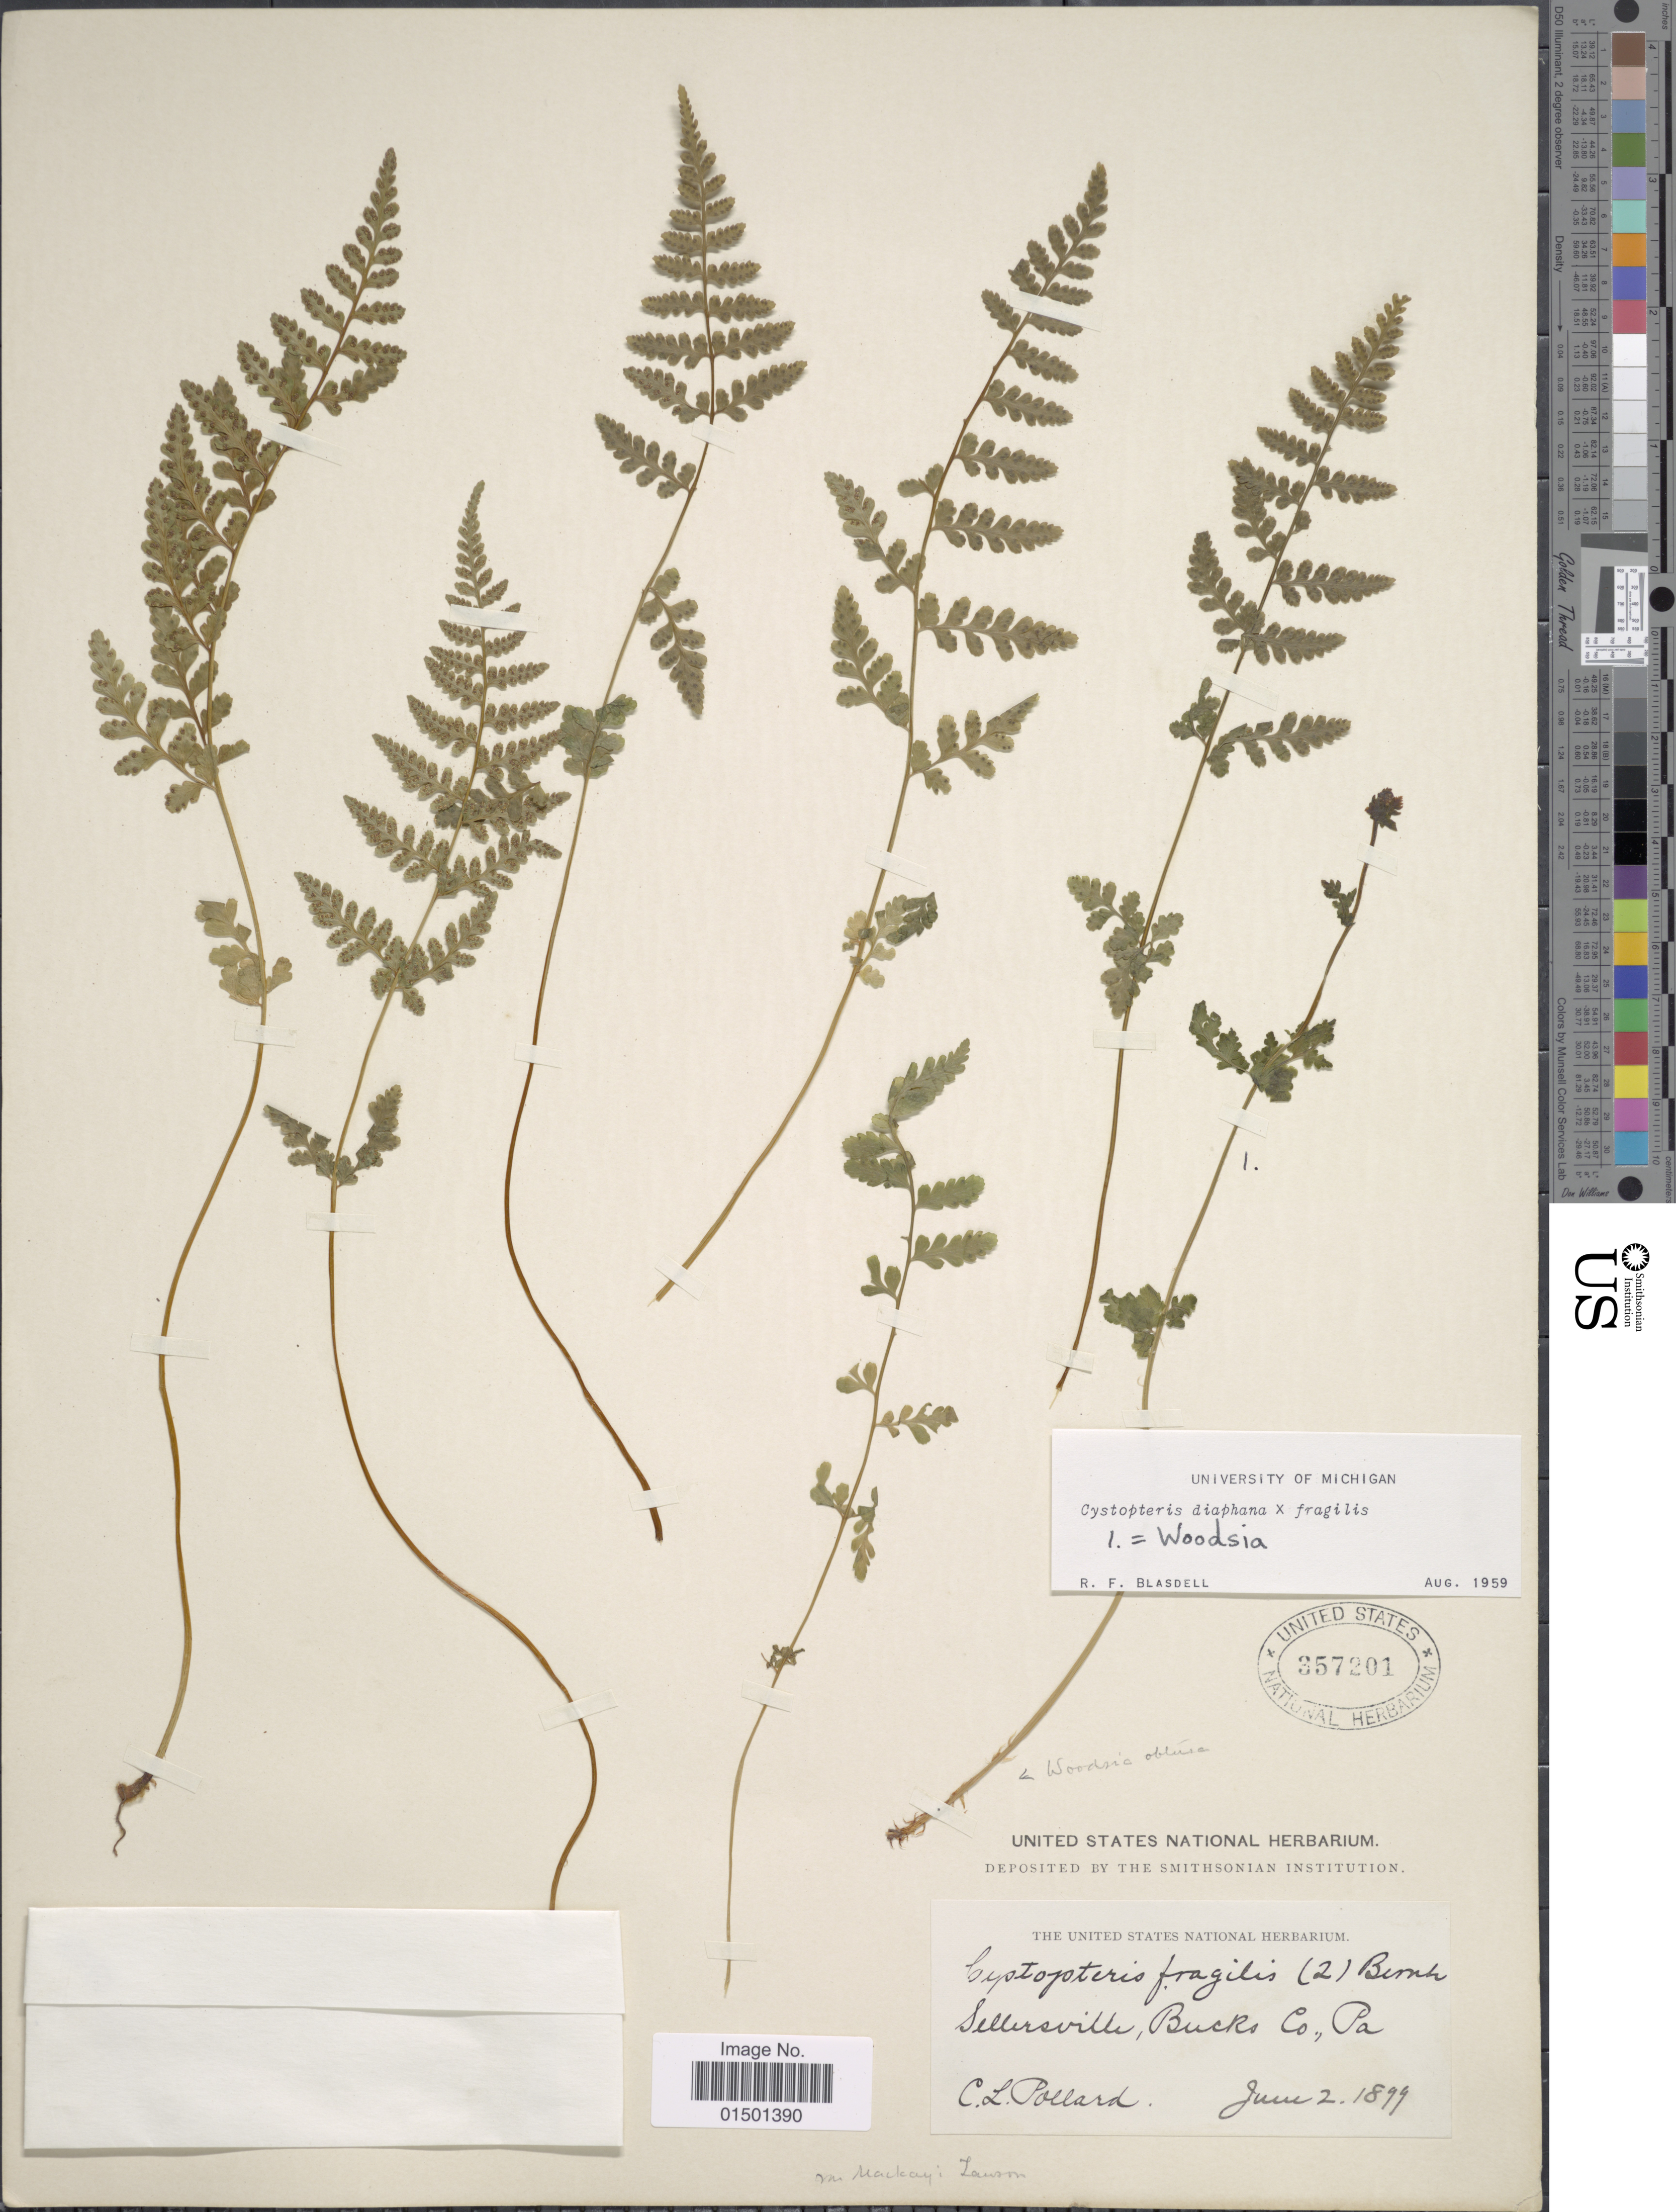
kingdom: Plantae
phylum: Tracheophyta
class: Polypodiopsida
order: Polypodiales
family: Cystopteridaceae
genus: Cystopteris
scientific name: Cystopteris diaphana x C. fragilis (L.) Bernh.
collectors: C. L. Pollard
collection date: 1899-06-02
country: United States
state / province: Pennsylvania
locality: Sellersville Co., Bucks Co.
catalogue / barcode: US 357201